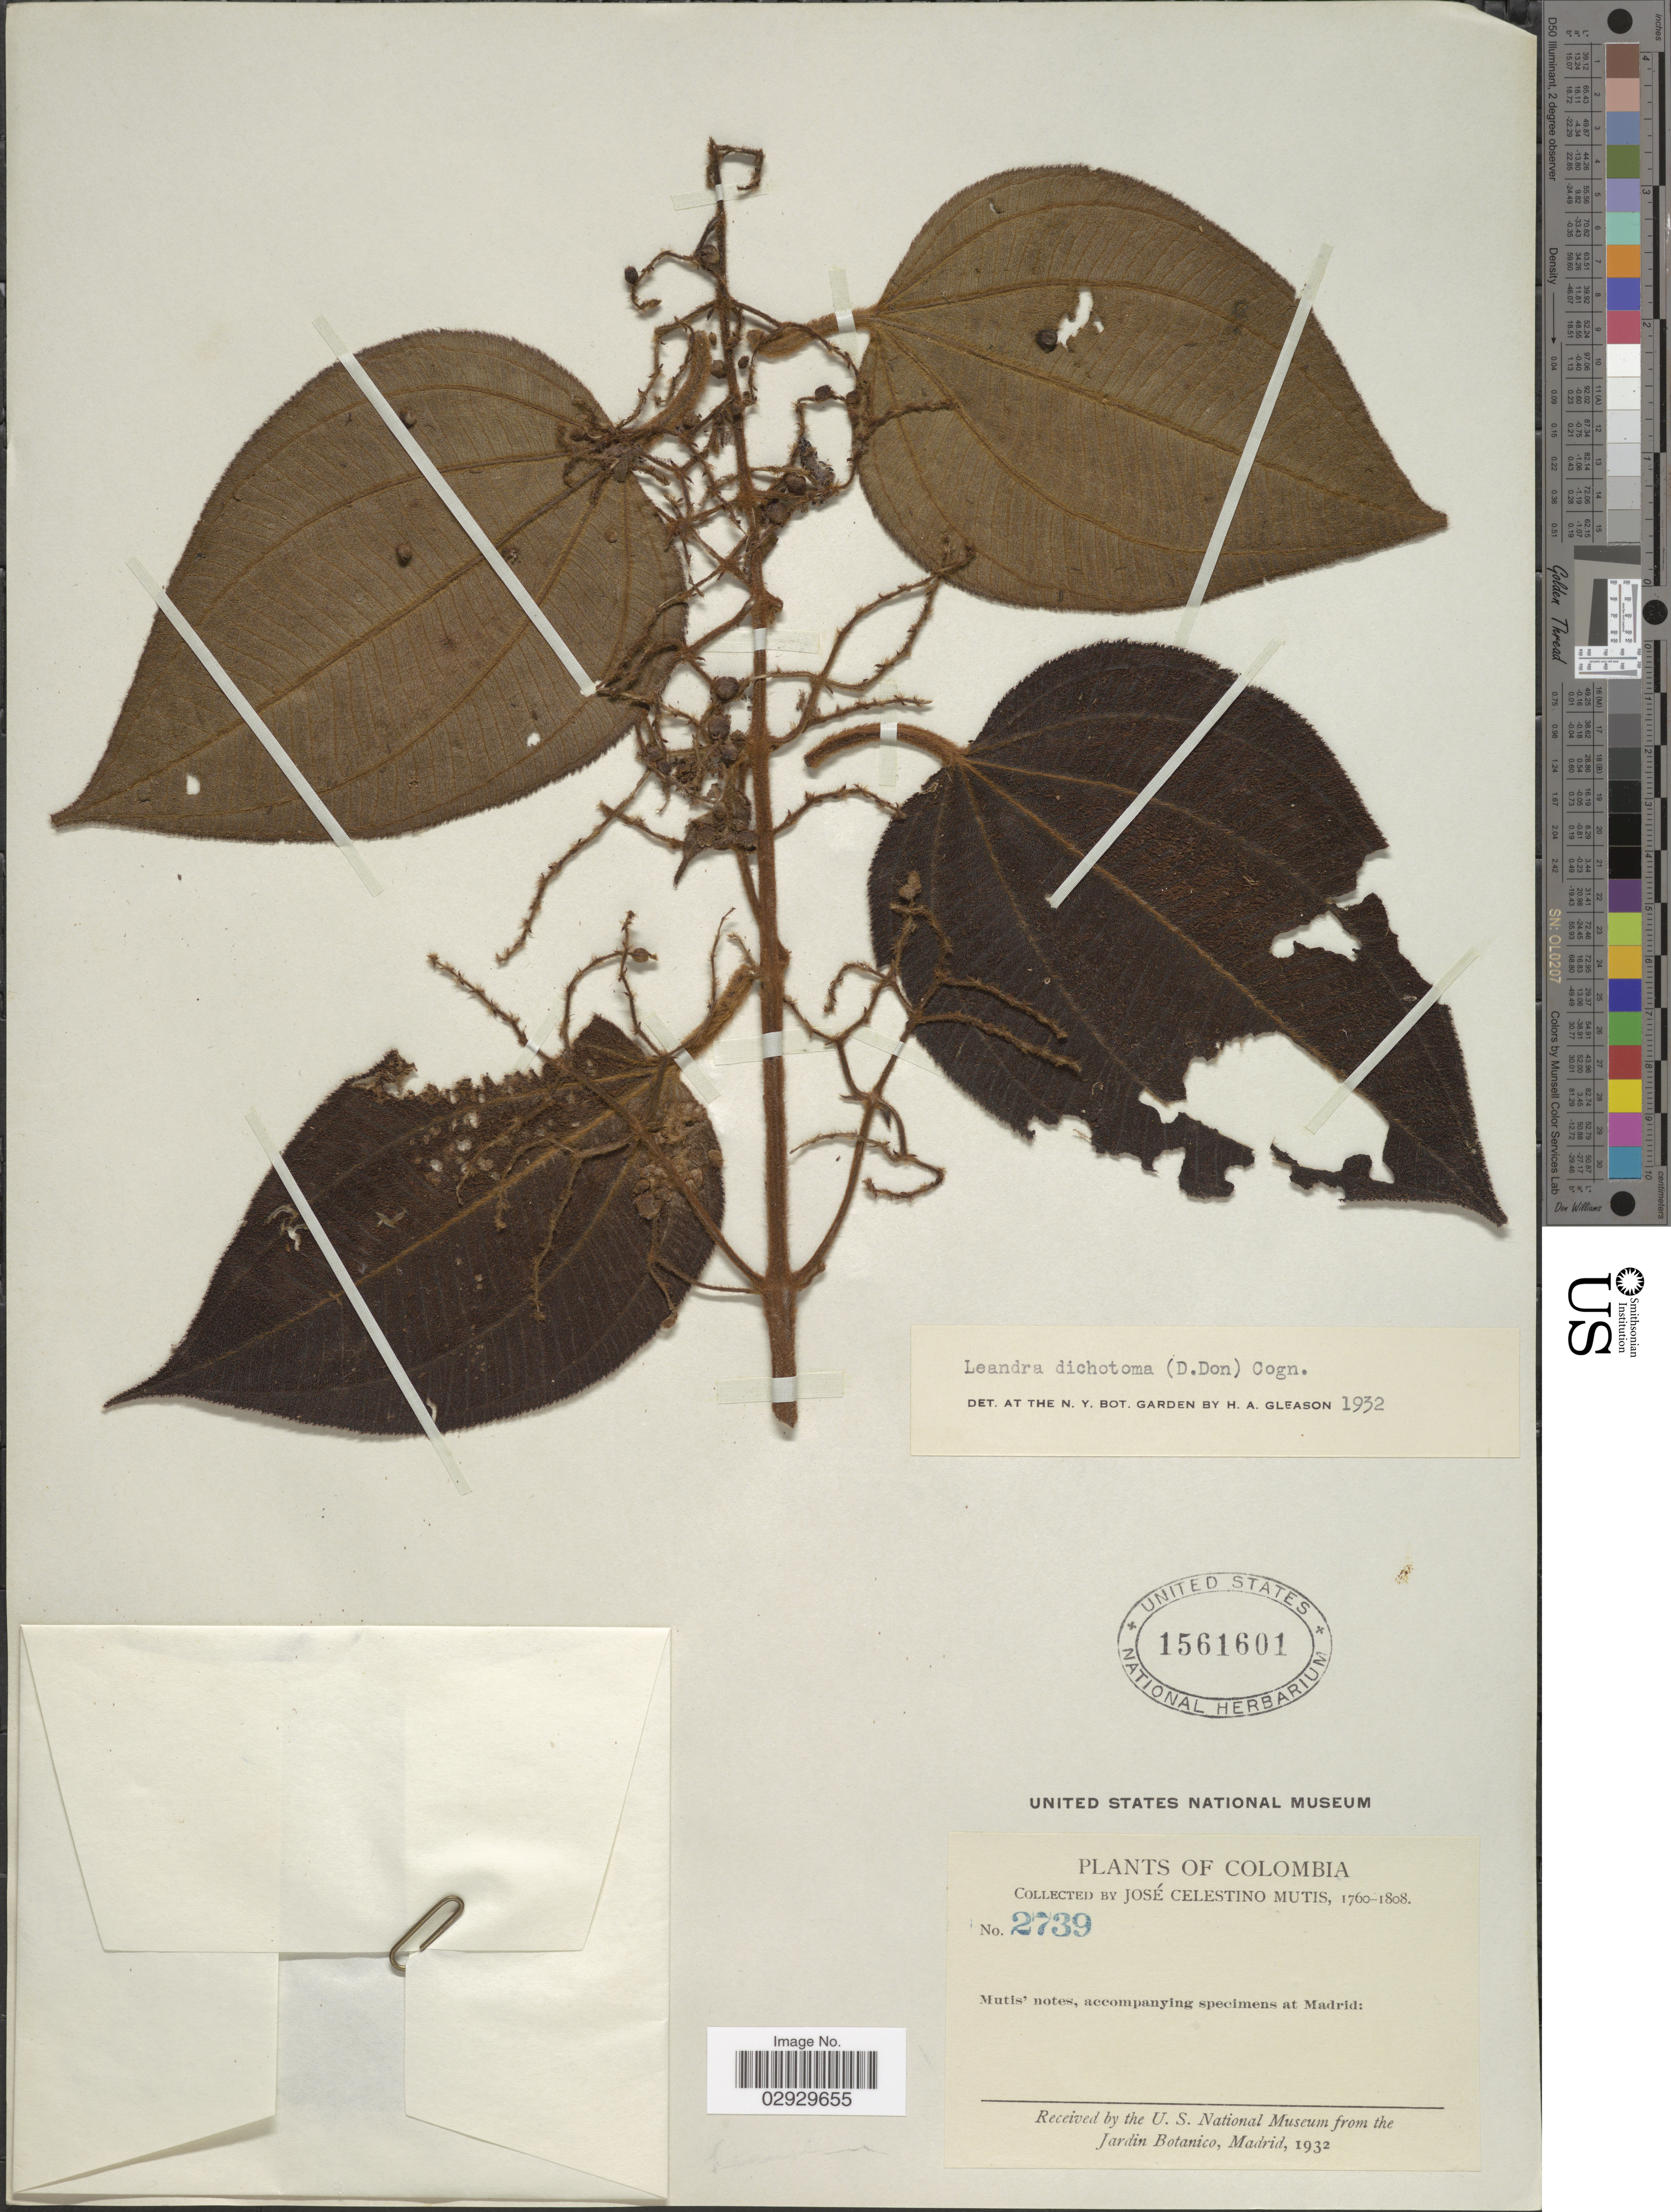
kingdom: Plantae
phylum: Tracheophyta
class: Magnoliopsida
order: Myrtales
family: Melastomataceae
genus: Leandra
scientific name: Leandra granatensis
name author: Gleason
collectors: J. C. B. Mutis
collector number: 2739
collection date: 1760/1808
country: Colombia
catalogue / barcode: US 1561601